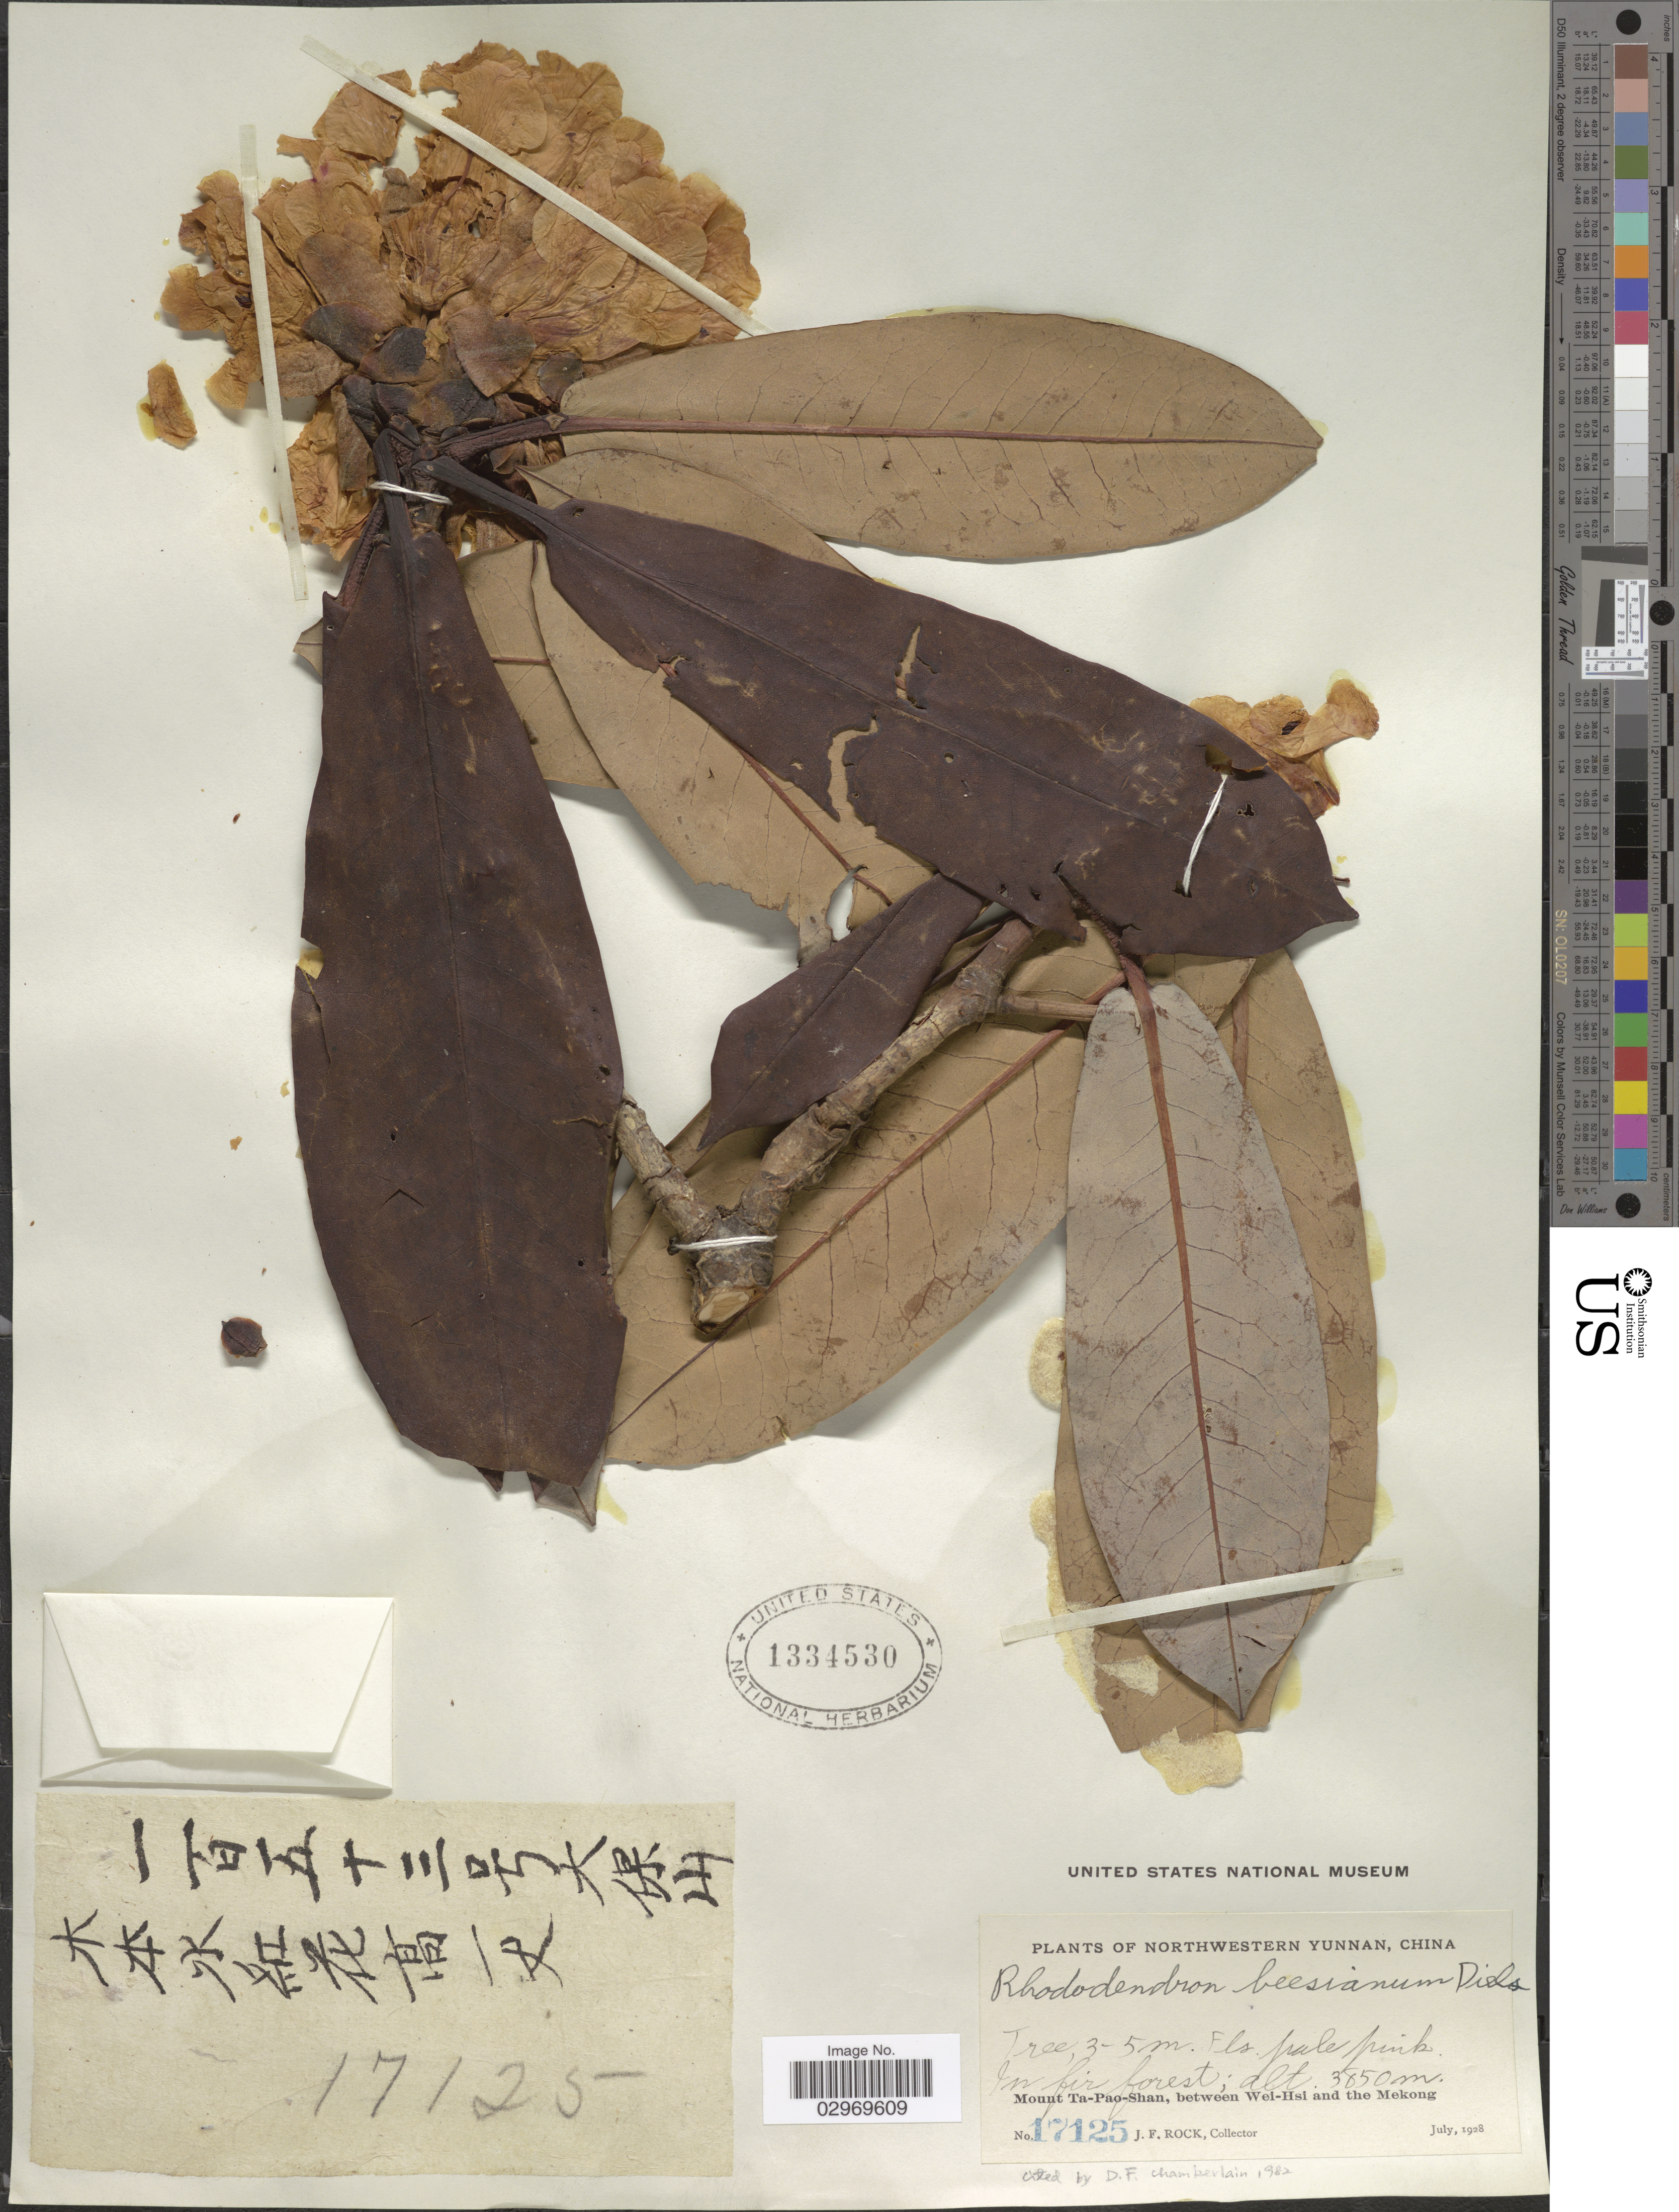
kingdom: Plantae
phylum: Tracheophyta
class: Magnoliopsida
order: Ericales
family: Ericaceae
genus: Rhododendron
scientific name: Rhododendron beesianum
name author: Diels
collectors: J. Rock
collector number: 17125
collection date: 1928-07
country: China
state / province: Yunnan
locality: Northwestern Yunnan, Mount Ta-Pao-Shan, between Wei-Hsi and the Mekong.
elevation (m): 3850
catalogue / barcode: US 1334530